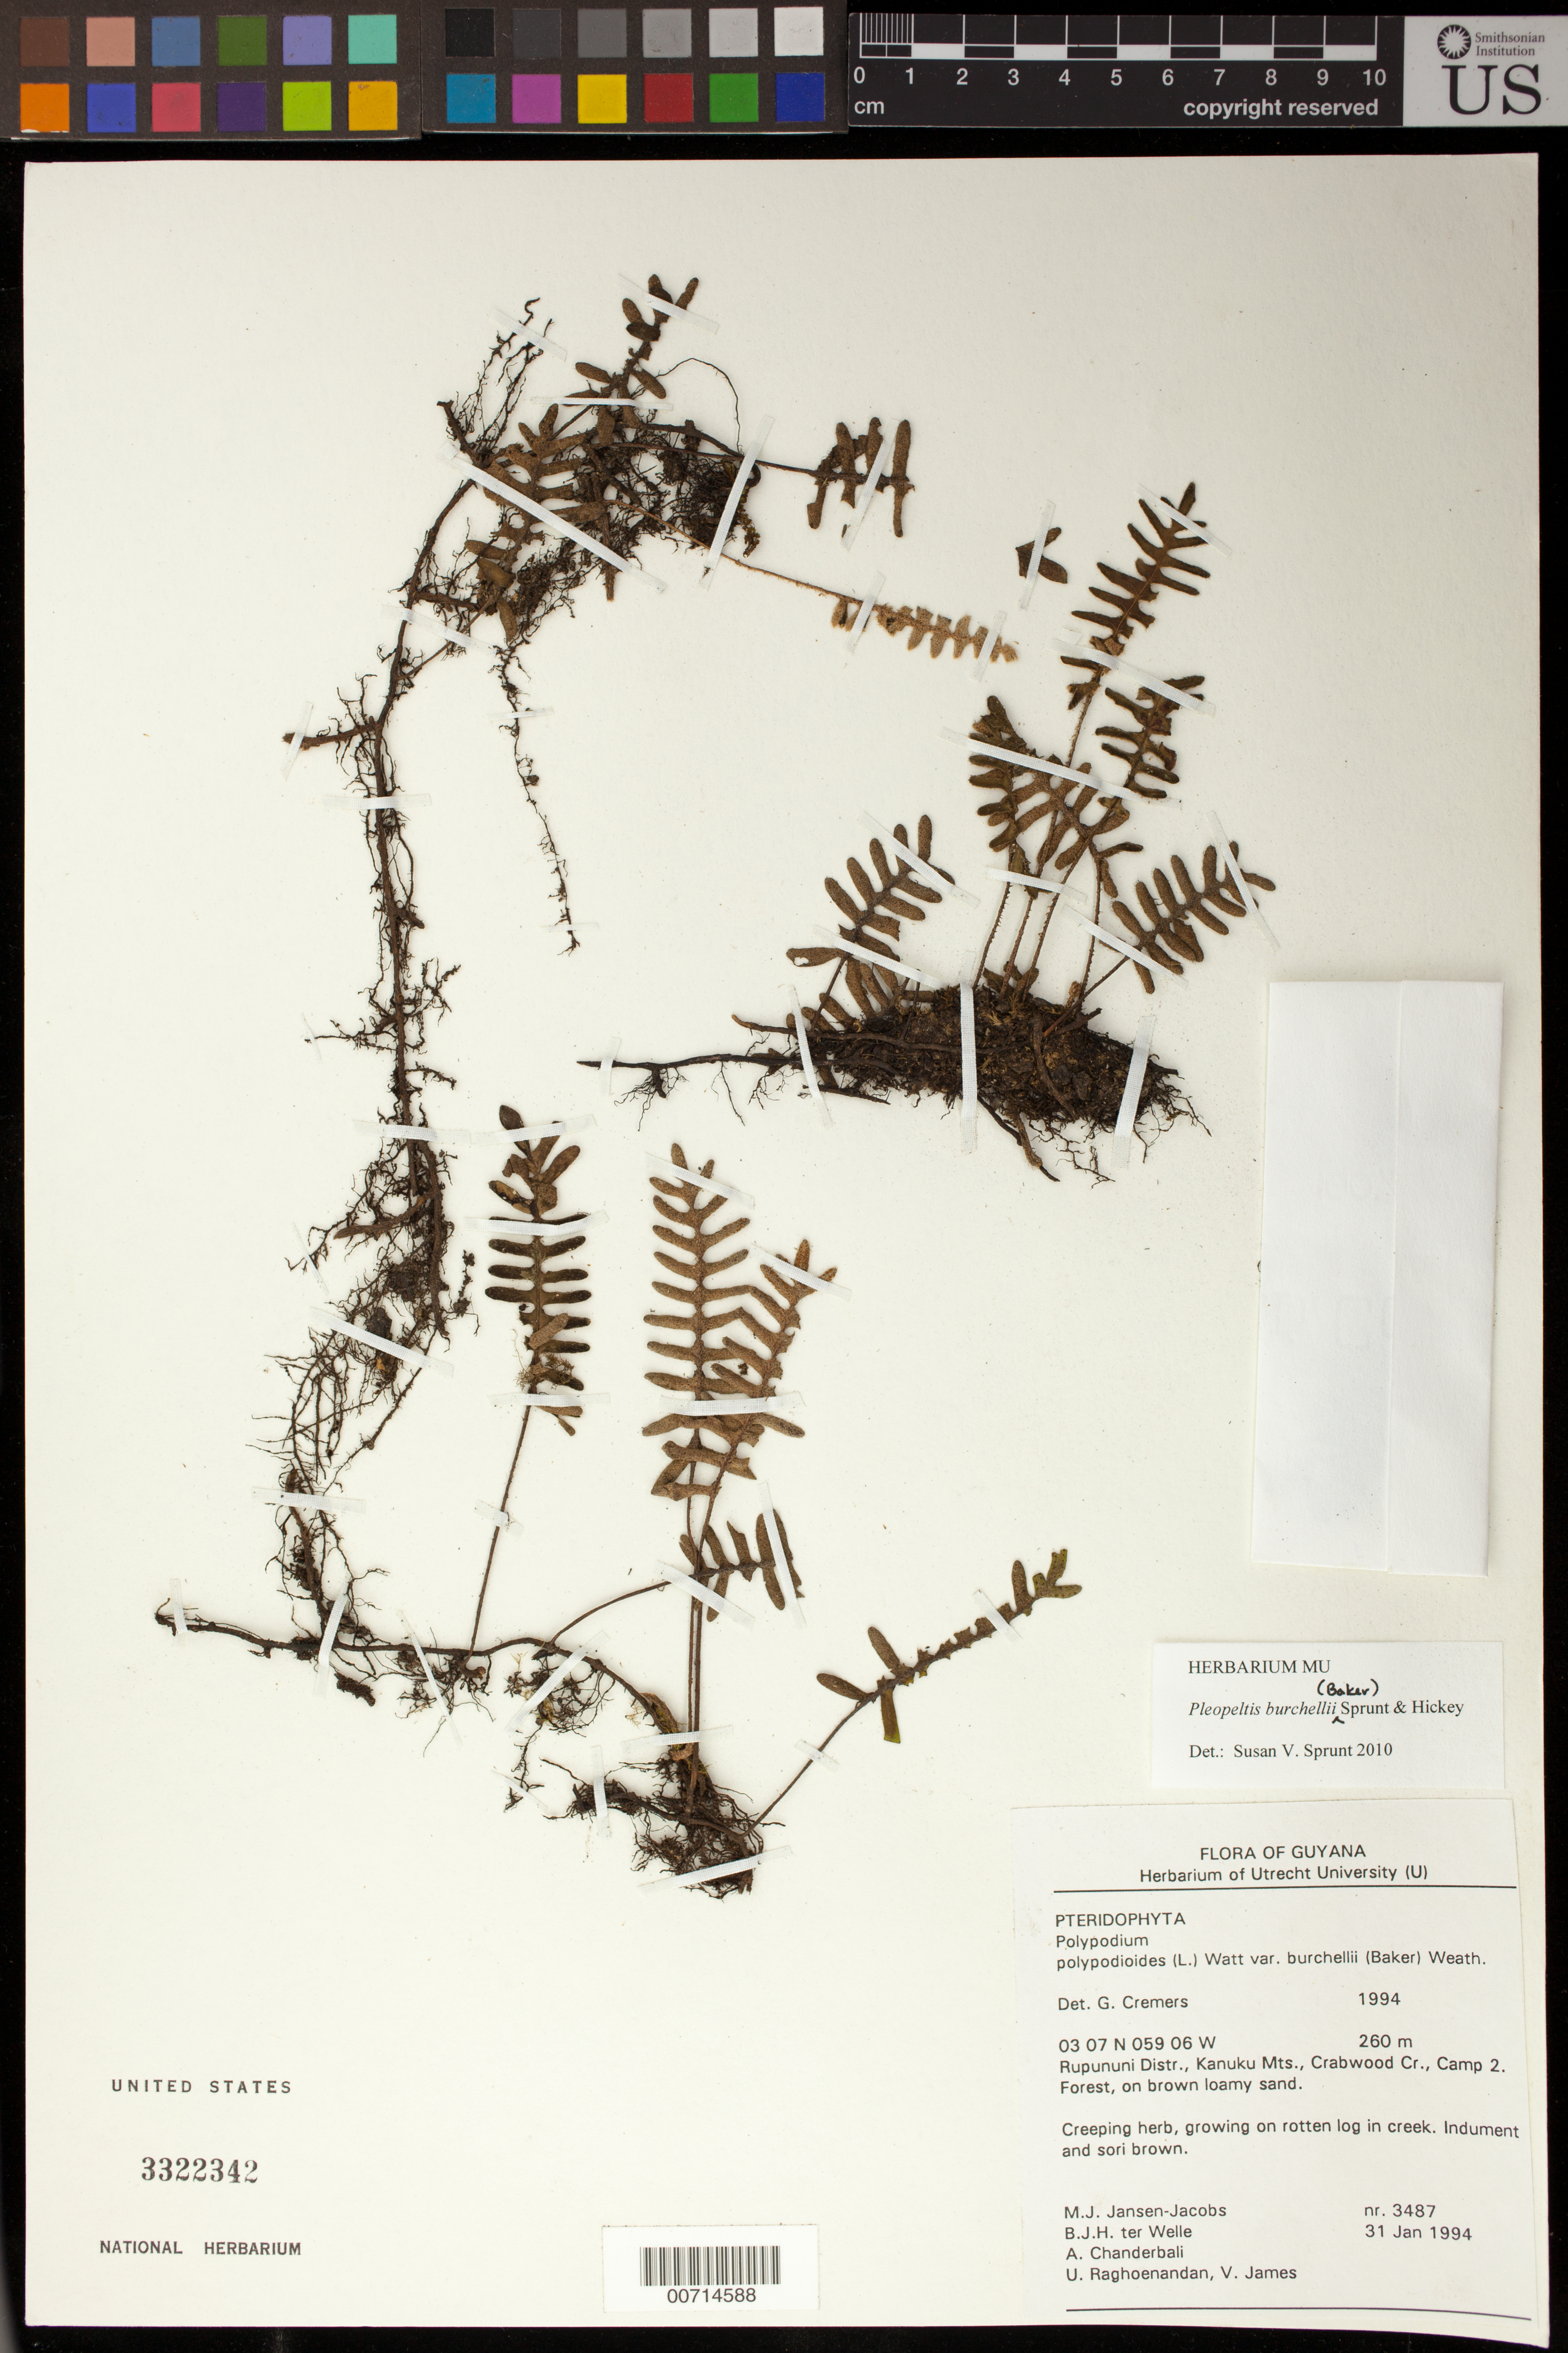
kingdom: Plantae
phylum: Tracheophyta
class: Polypodiopsida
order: Polypodiales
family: Polypodiaceae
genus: Pleopeltis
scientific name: Pleopeltis burchellii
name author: (Baker) Sprunt & Hickey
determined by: Sprunt, S. V.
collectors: M. J. Jansen-Jacobs, B. Welle, A. S. Chanderbali, U. Raghoenandan & V. James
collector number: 3487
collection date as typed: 31-Jan-94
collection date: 1994-01-31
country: Guyana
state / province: U. Takutu-U. Essequibo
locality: Crabwood Cr., Camp 2, Kanuku Mts., Rupununi District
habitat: Forest on brown loamy sand, growing on rotten log in creek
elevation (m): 260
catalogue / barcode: US 3322342